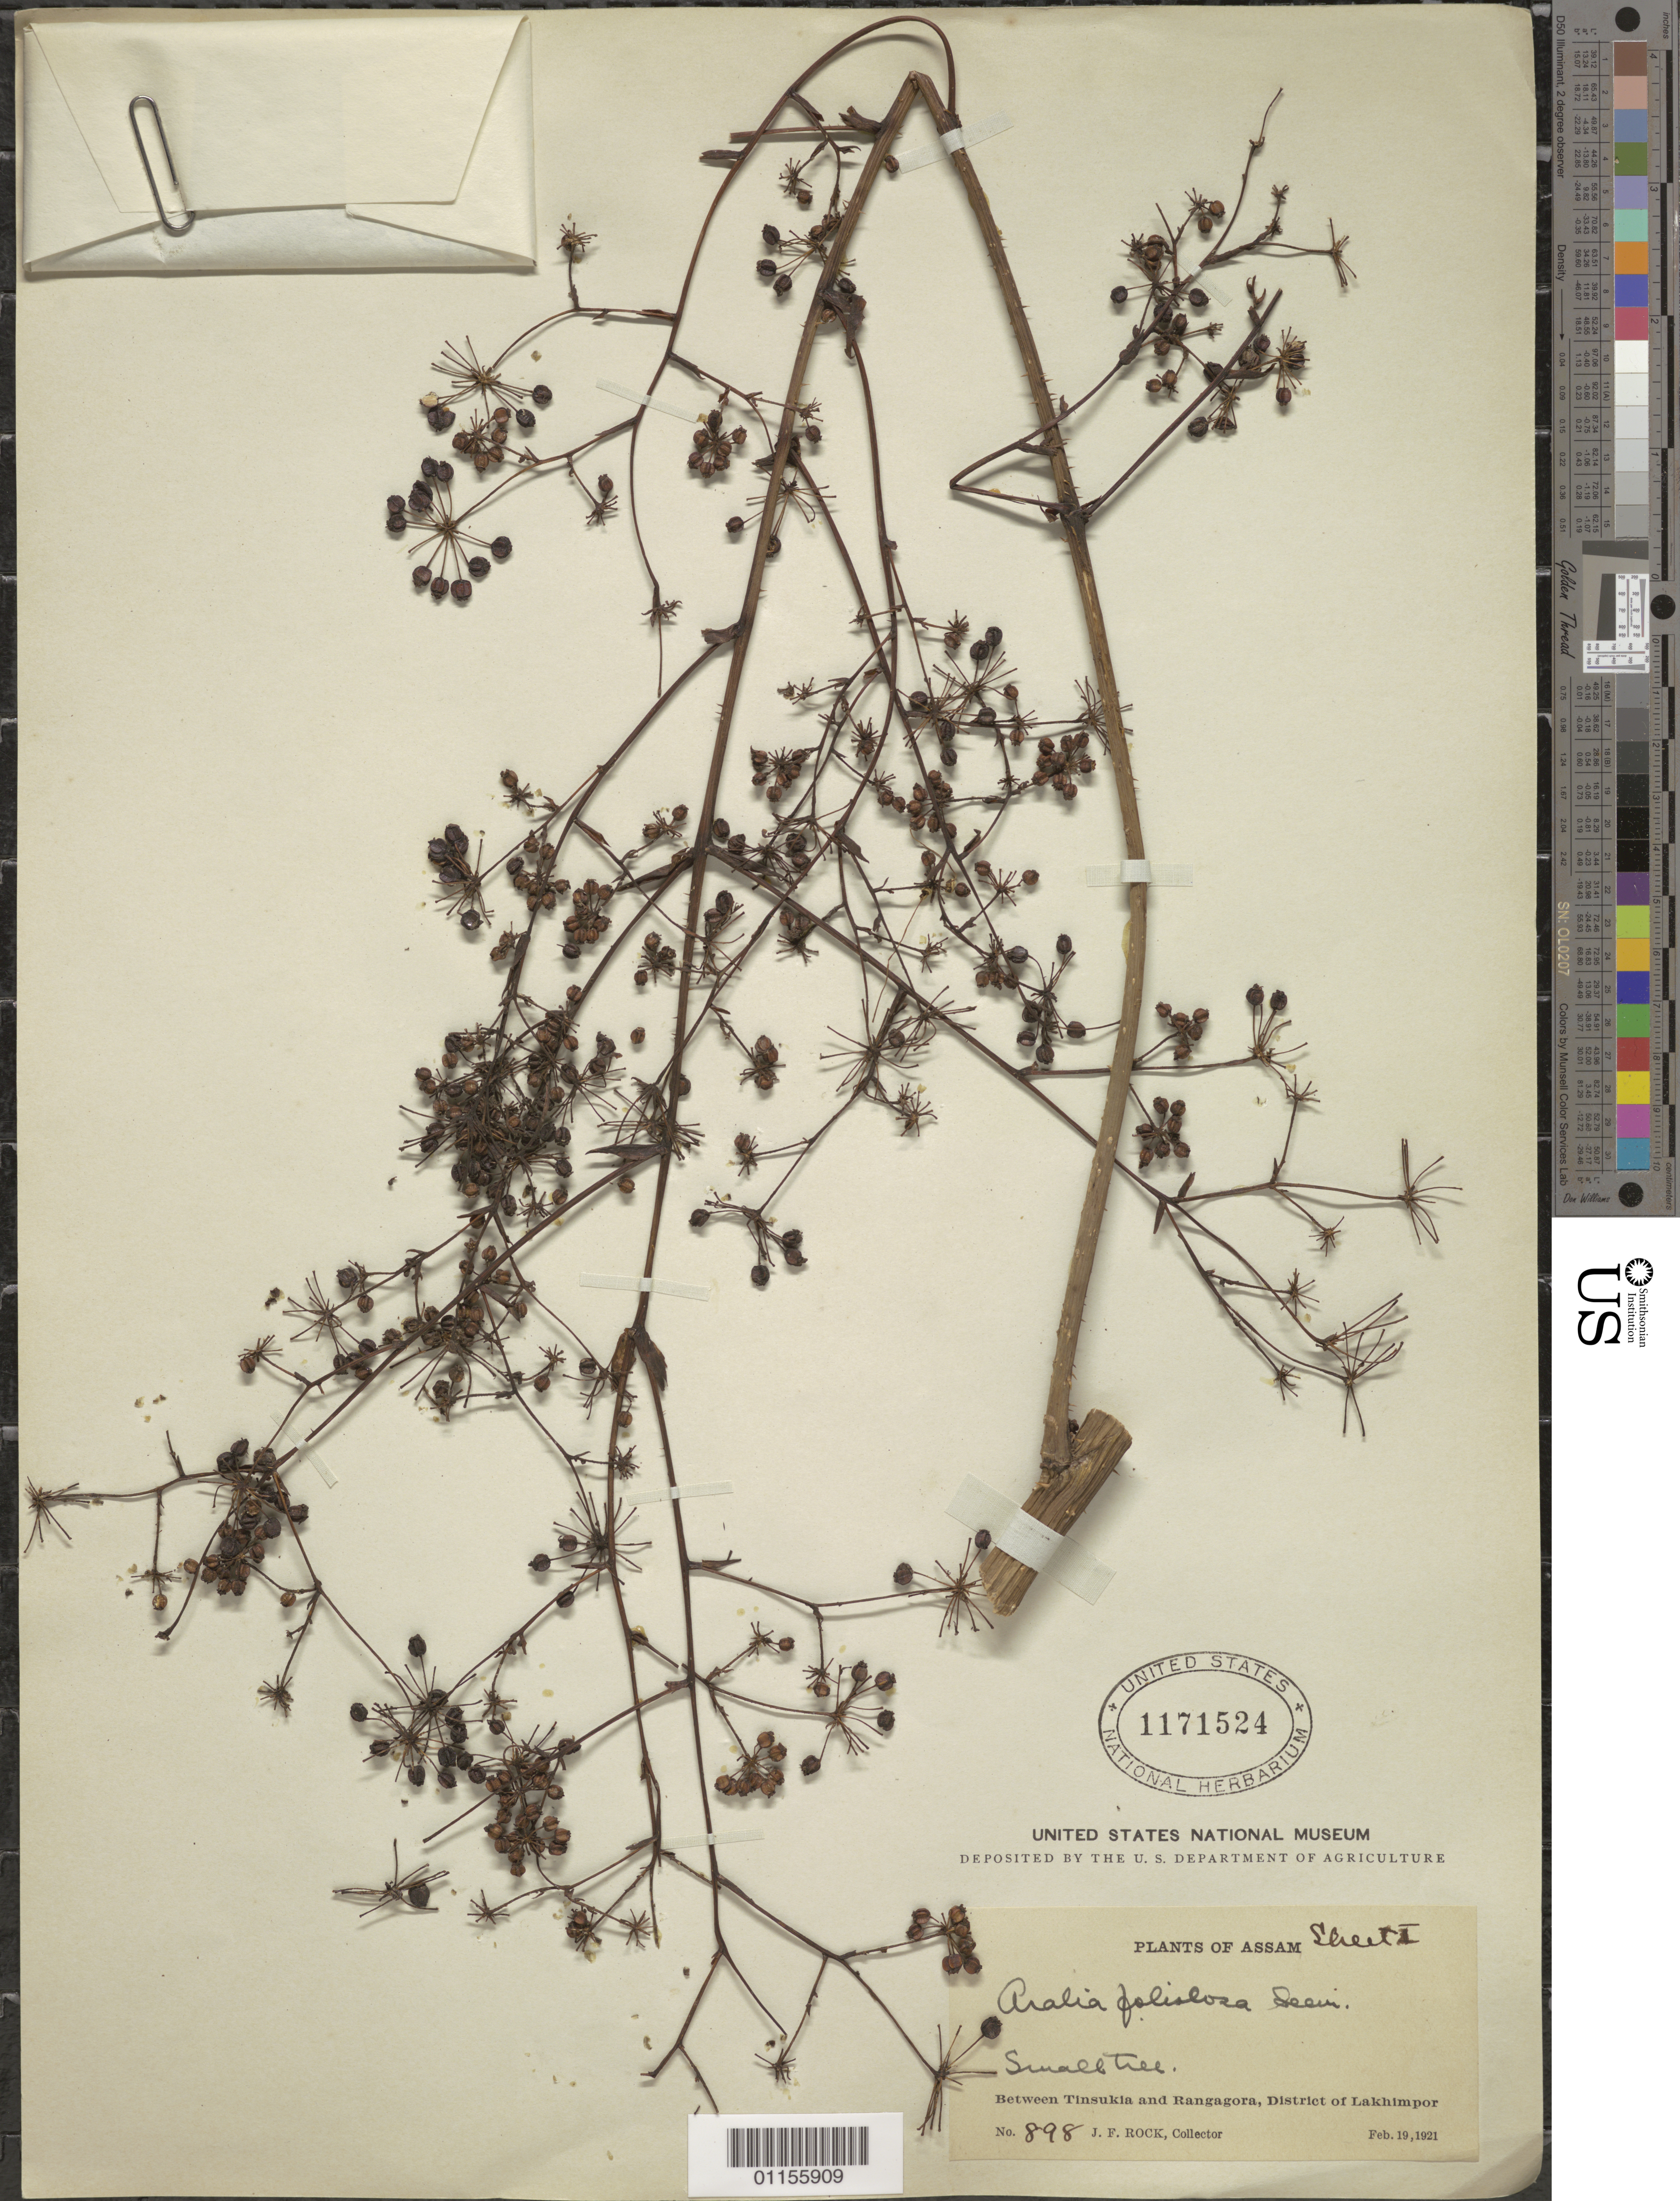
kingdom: Plantae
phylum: Tracheophyta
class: Magnoliopsida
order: Apiales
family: Araliaceae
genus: Aralia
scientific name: Aralia foliolosa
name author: Seem. ex C.B. Clarke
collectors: J. F. Rock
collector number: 898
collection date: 1921-02-19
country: India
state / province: Assam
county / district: Lakhimpur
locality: Between Tinsukia and Rangagora.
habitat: Small tree.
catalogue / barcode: US 1171524